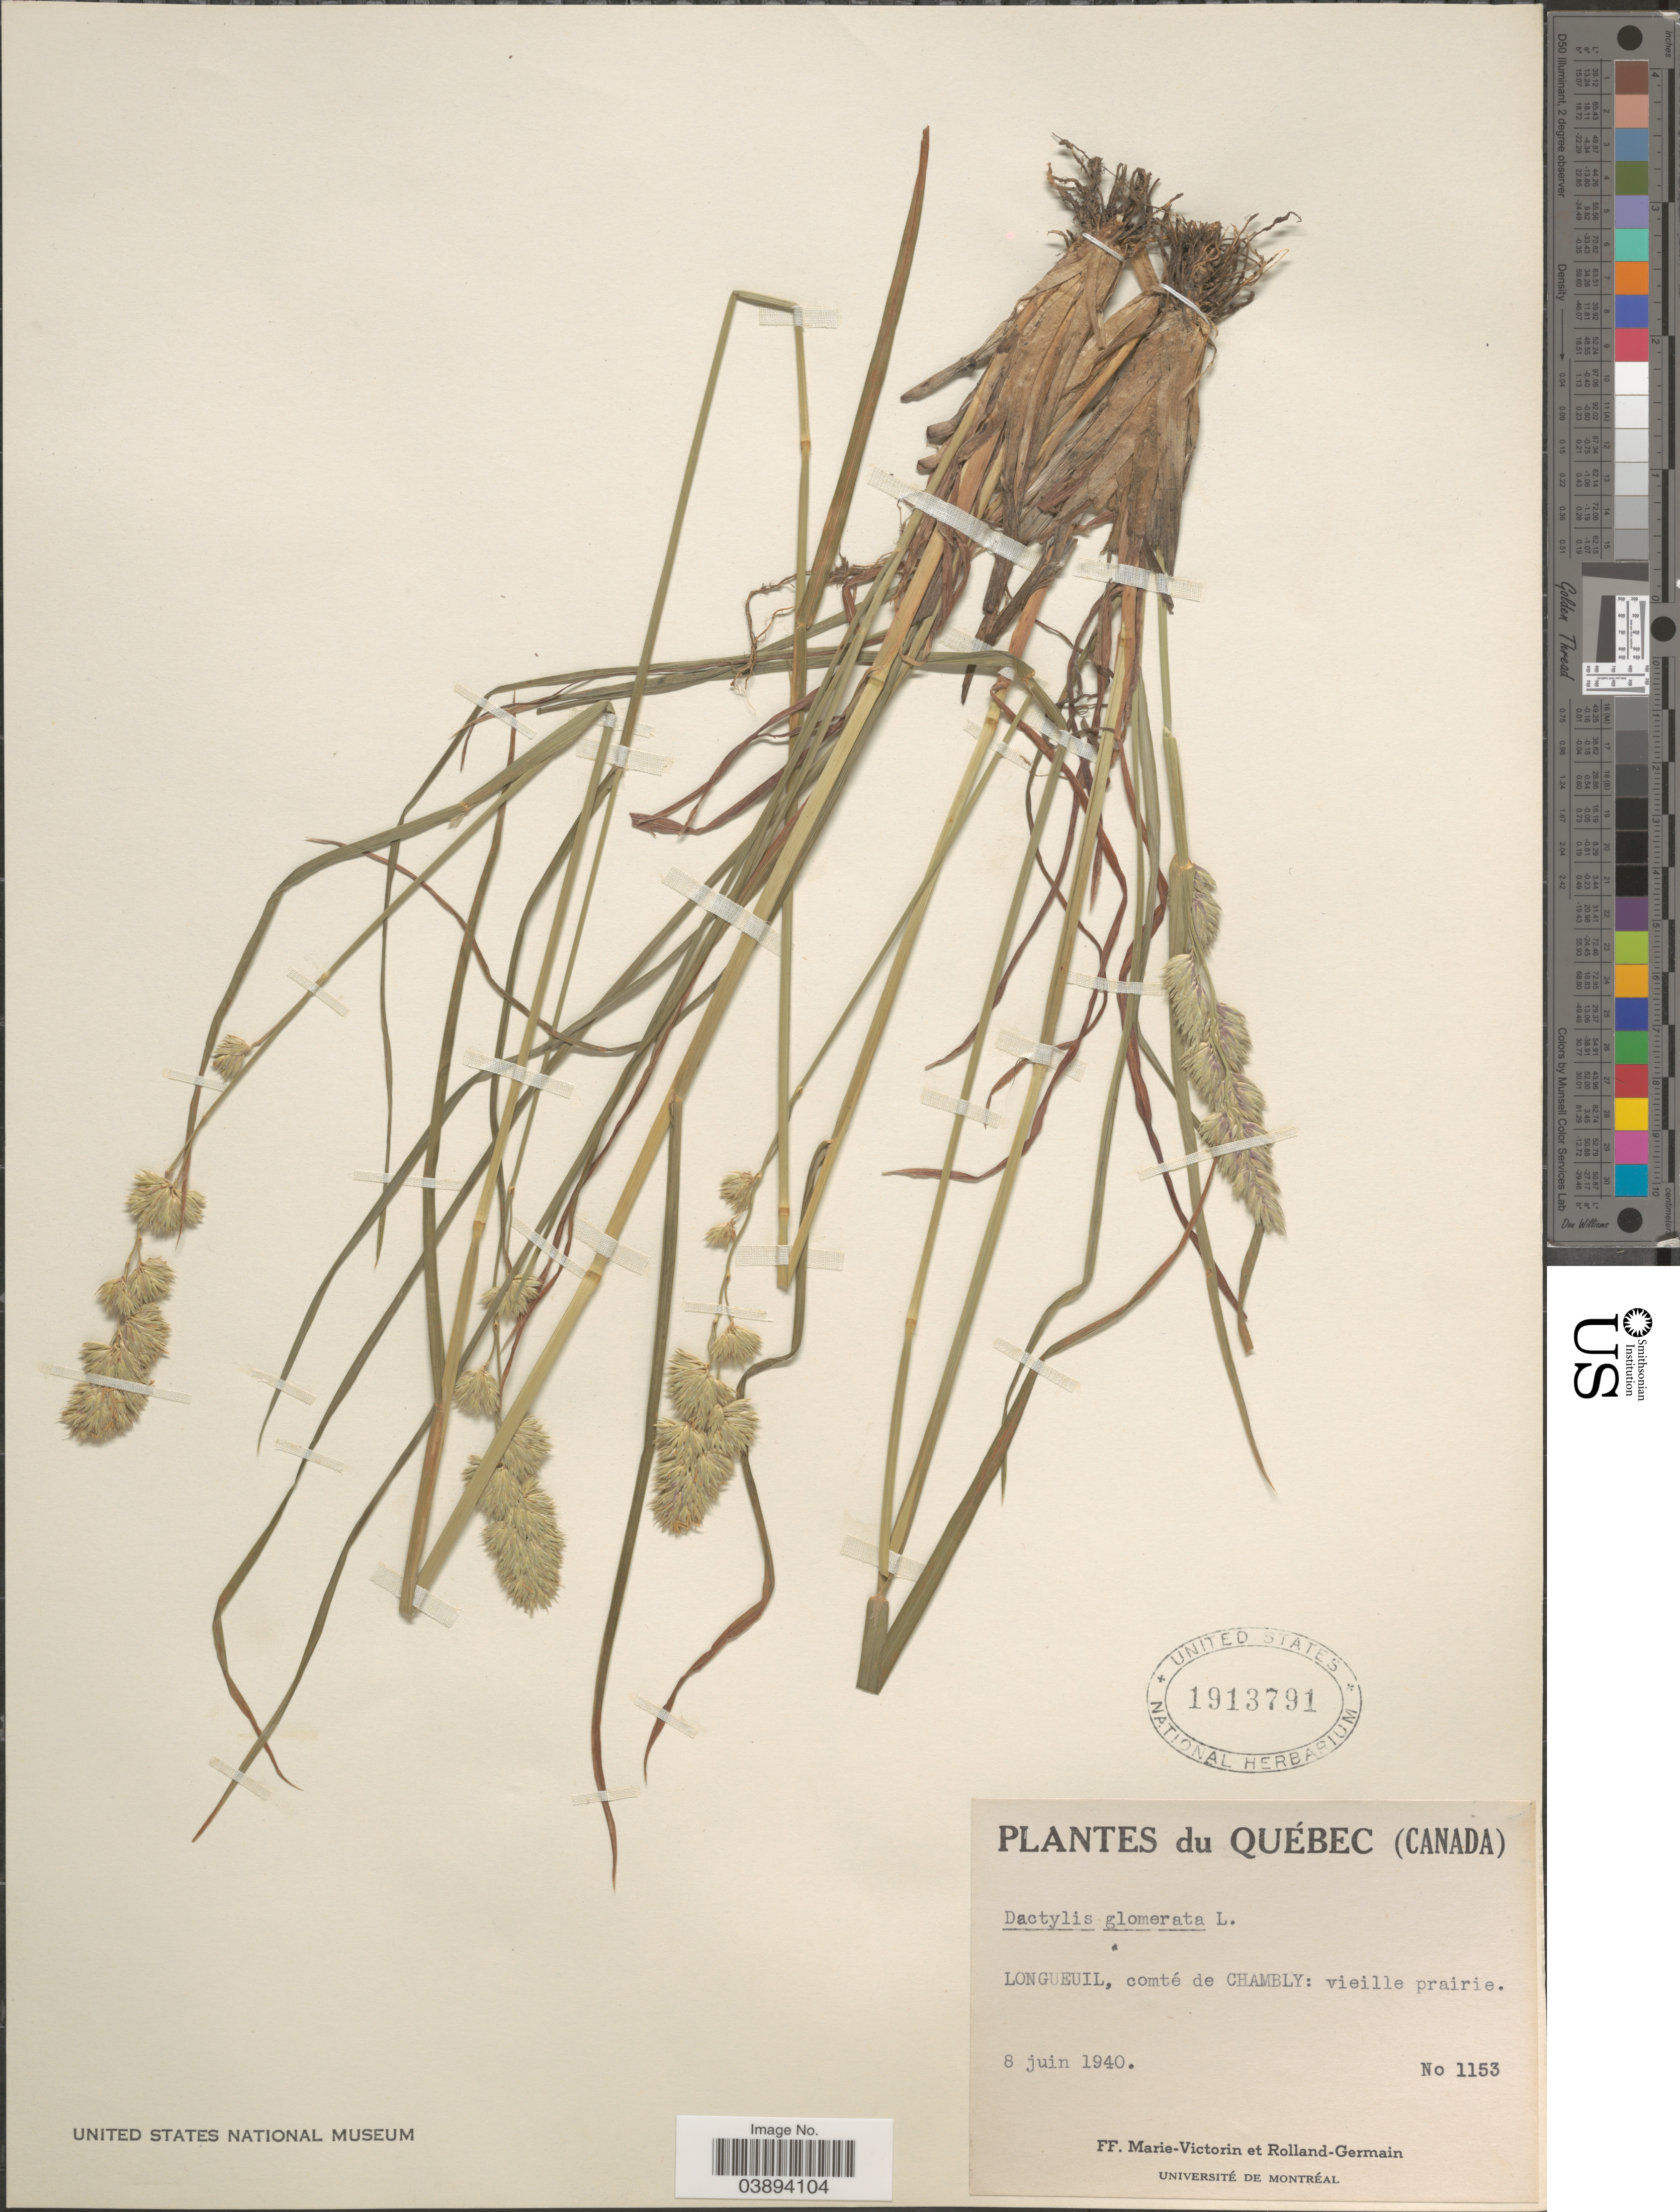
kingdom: Plantae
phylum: Tracheophyta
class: Liliopsida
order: Poales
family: Poaceae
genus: Dactylis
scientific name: Dactylis glomerata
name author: L.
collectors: F. Marie-Victorin & Rolland-Germain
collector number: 1153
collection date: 1940-06-08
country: Canada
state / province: Quebec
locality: Longueuil, comté de Chambly.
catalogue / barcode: US 1913791